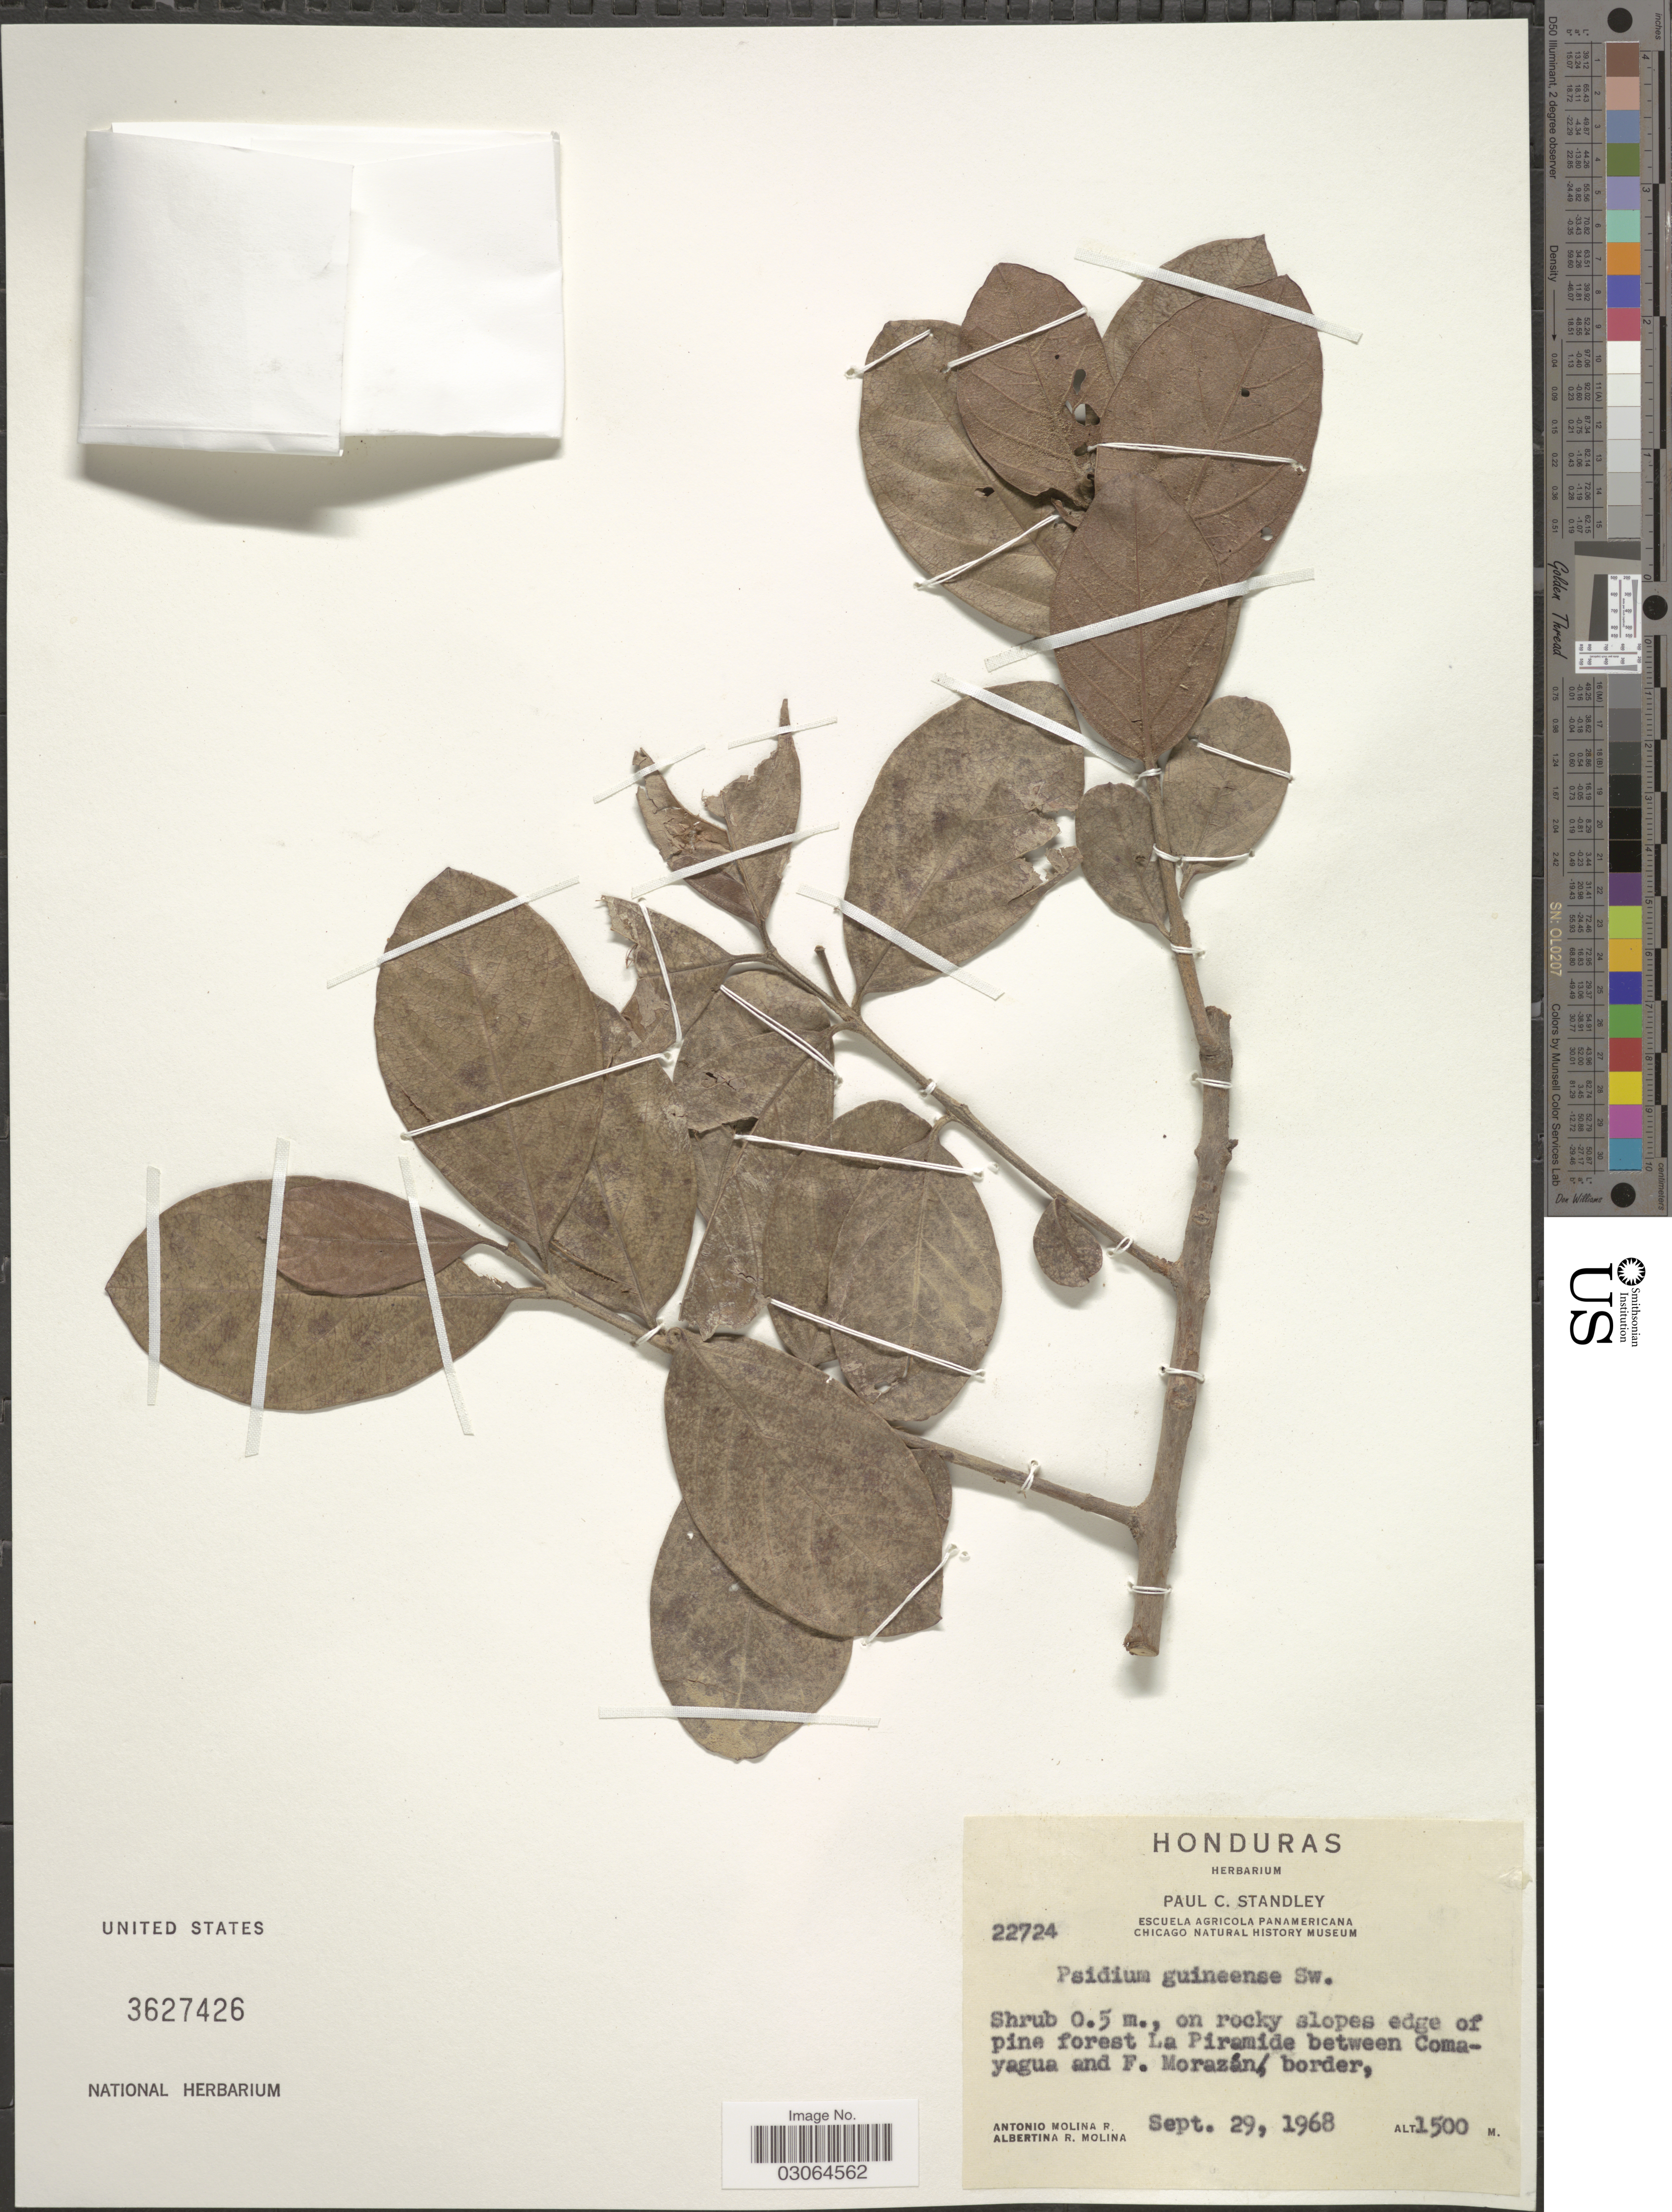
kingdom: Plantae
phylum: Tracheophyta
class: Magnoliopsida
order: Myrtales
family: Myrtaceae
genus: Psidium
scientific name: Psidium guineense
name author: Sw.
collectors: A. Molina R. & A. R. Molina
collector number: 22724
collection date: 1968-09-29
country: Honduras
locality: On rocky slopes edge of pine forest La Piramide between Comayagua and F. Morazán border.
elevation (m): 1500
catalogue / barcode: US 3627426